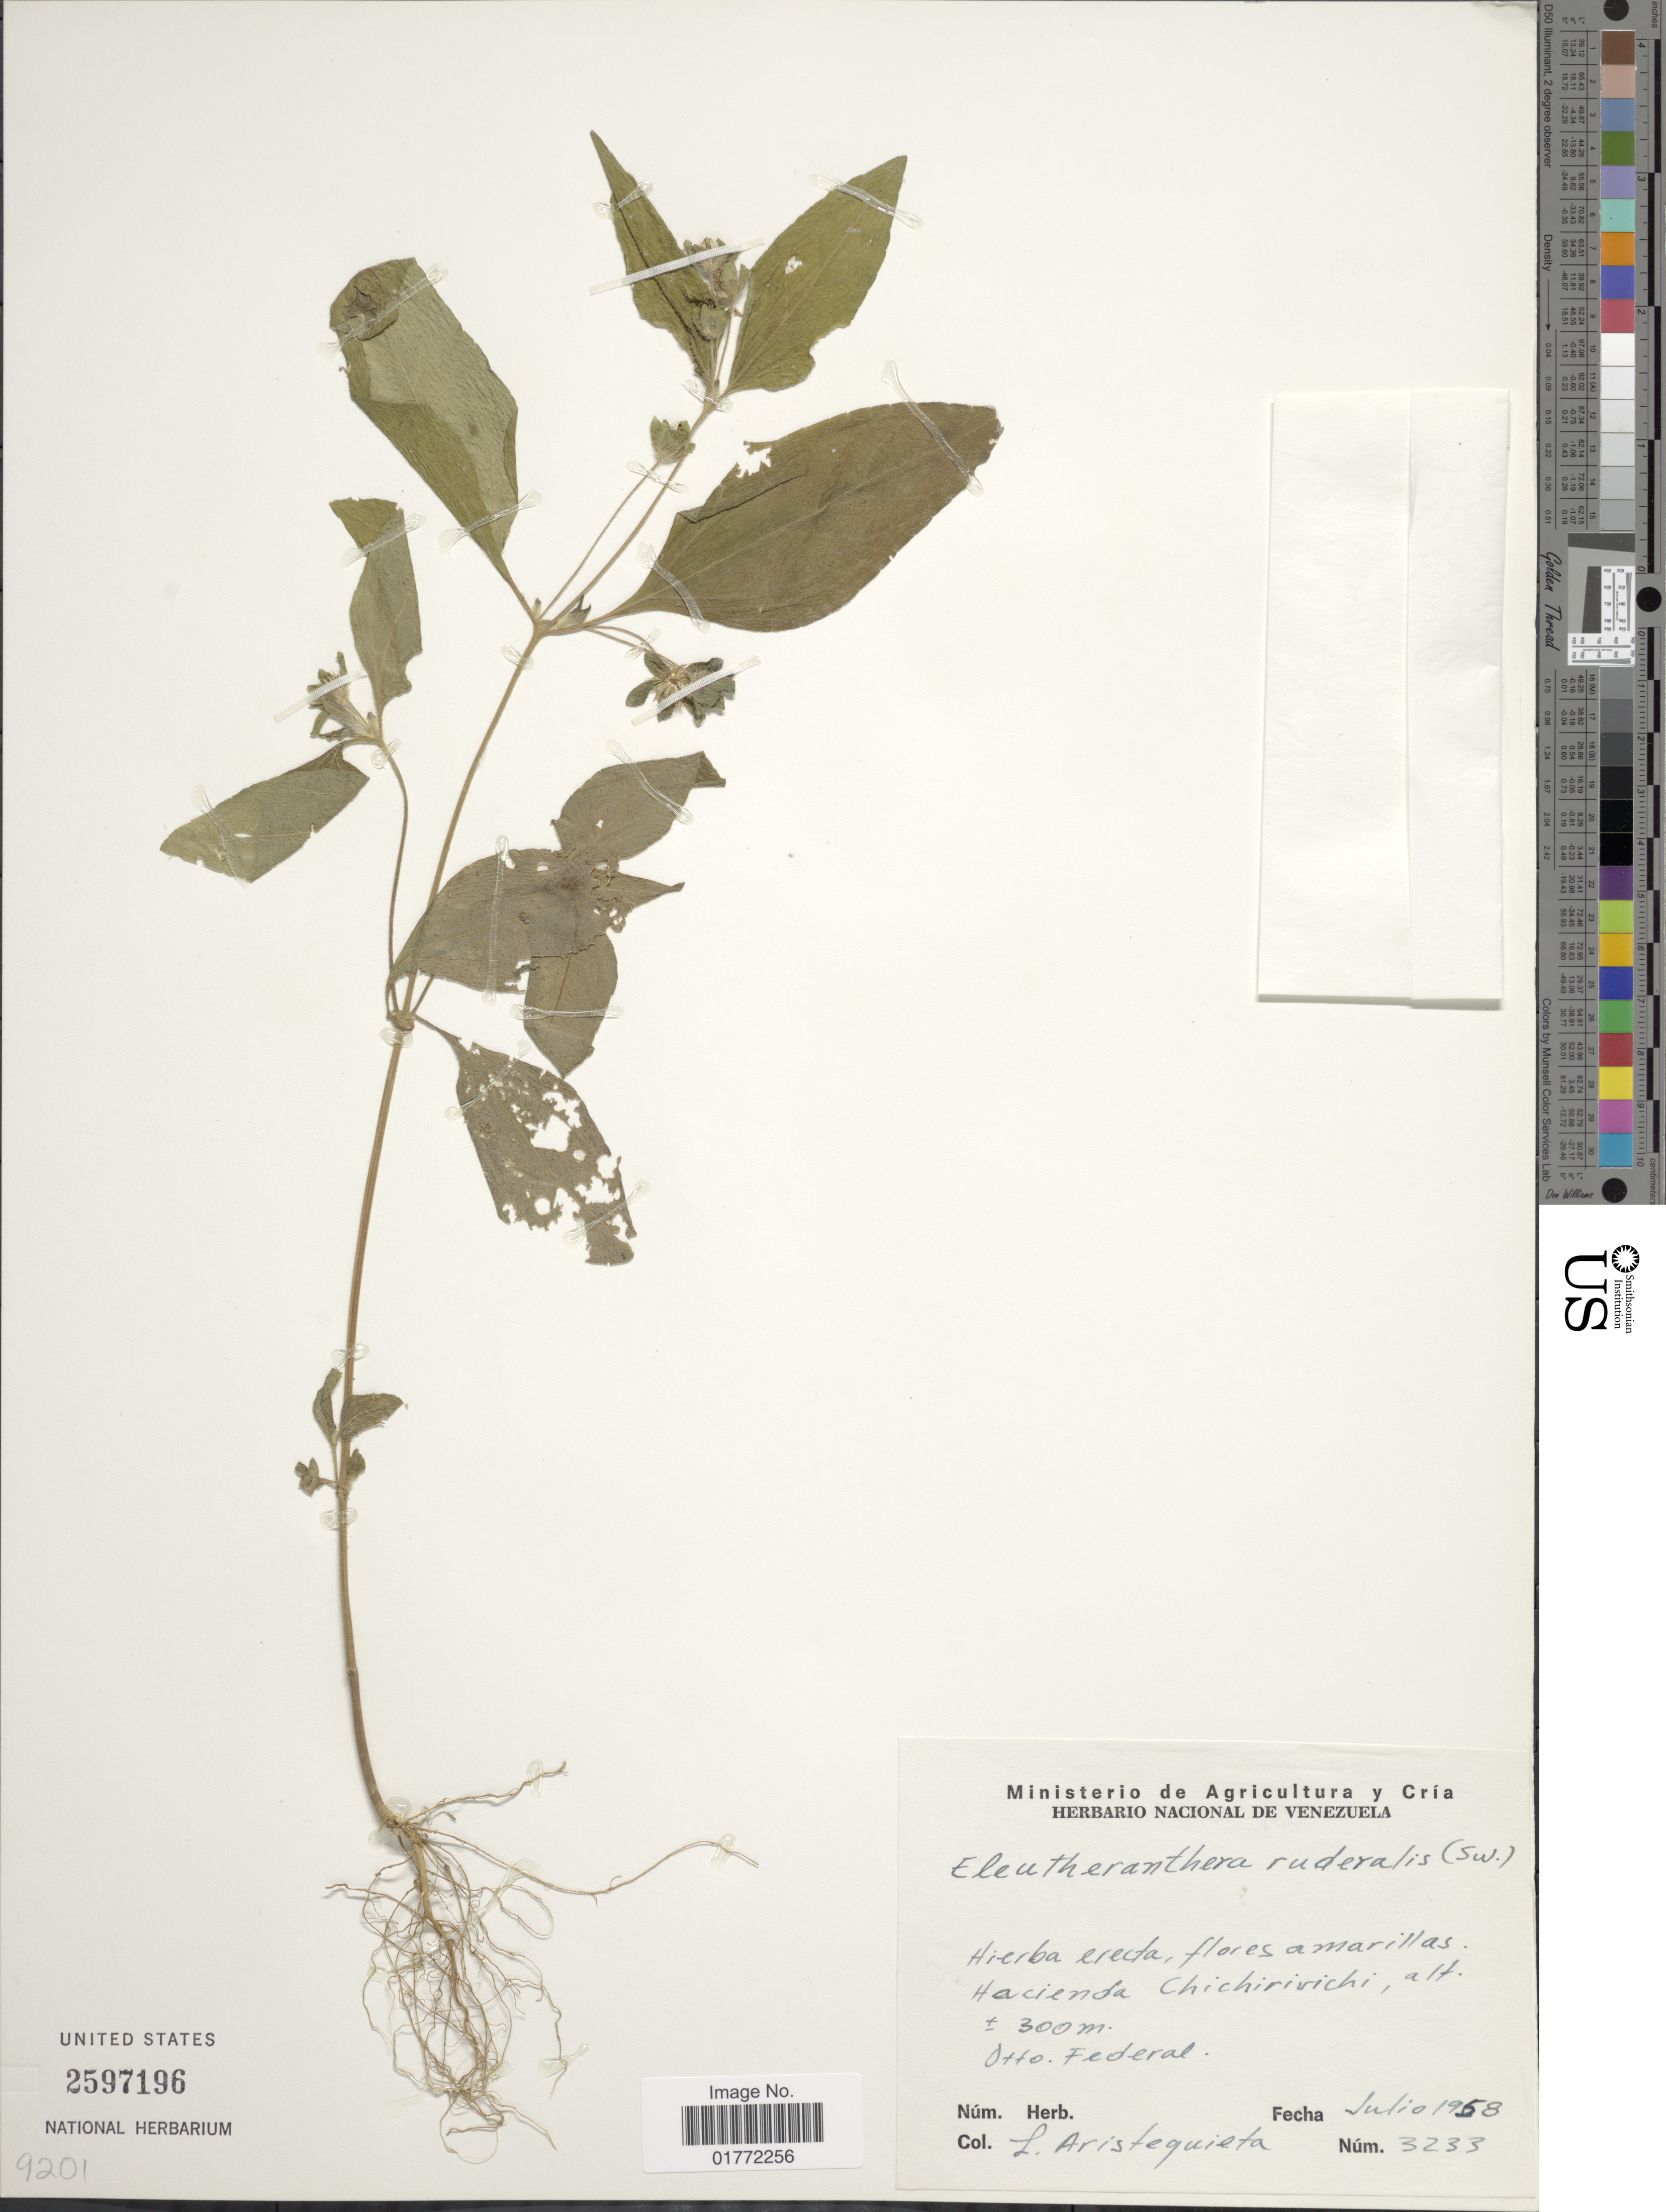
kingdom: Plantae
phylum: Tracheophyta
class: Magnoliopsida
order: Asterales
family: Asteraceae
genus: Eleutheranthera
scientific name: Eleutheranthera ruderalis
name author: (Sw.) Sch. Bip.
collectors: L. Aristeguieta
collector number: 3233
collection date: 1958-07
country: Venezuela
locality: Hacienda Chichiriviche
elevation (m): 300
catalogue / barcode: US 2597196